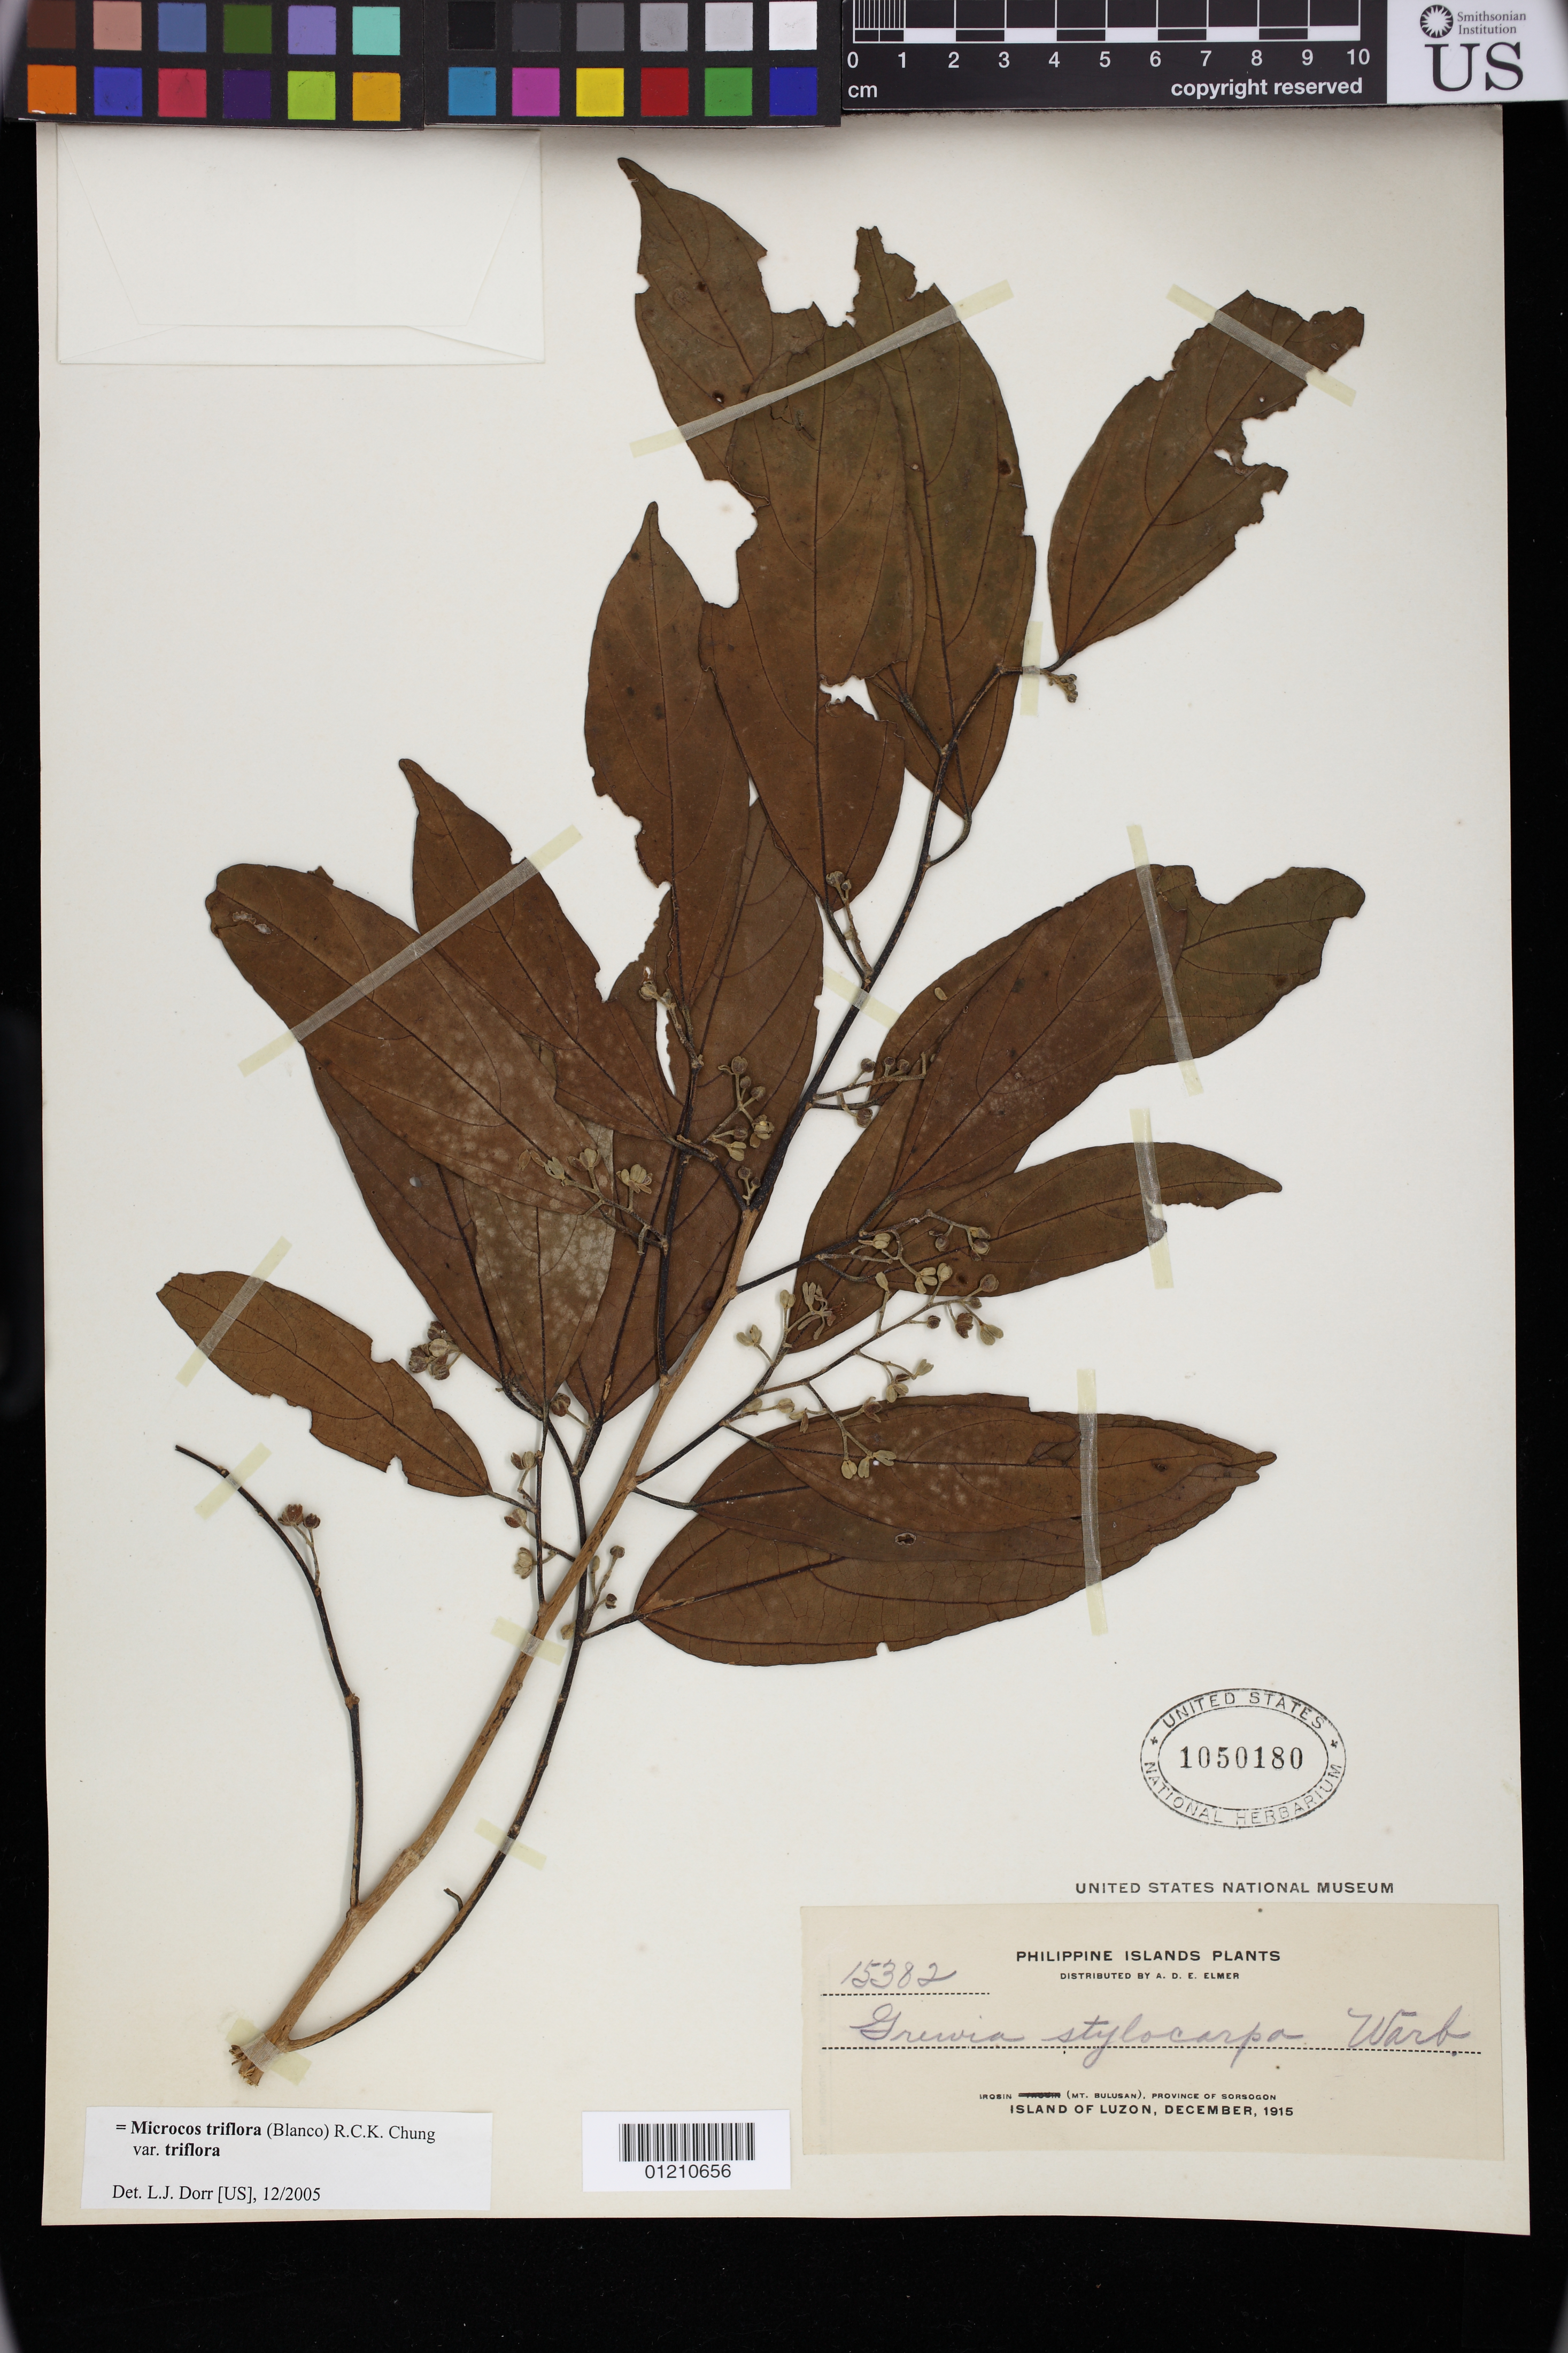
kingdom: Plantae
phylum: Tracheophyta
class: Magnoliopsida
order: Malvales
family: Malvaceae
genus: Microcos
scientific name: Microcos triflora var. triflora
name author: (Blanco) R.C.K. Chung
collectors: A. D. E. Elmer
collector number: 15382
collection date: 1915-12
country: Philippines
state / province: Bicol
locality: Rosin (Mt. Bulusan), Province of Sorsogon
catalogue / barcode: US 1050180